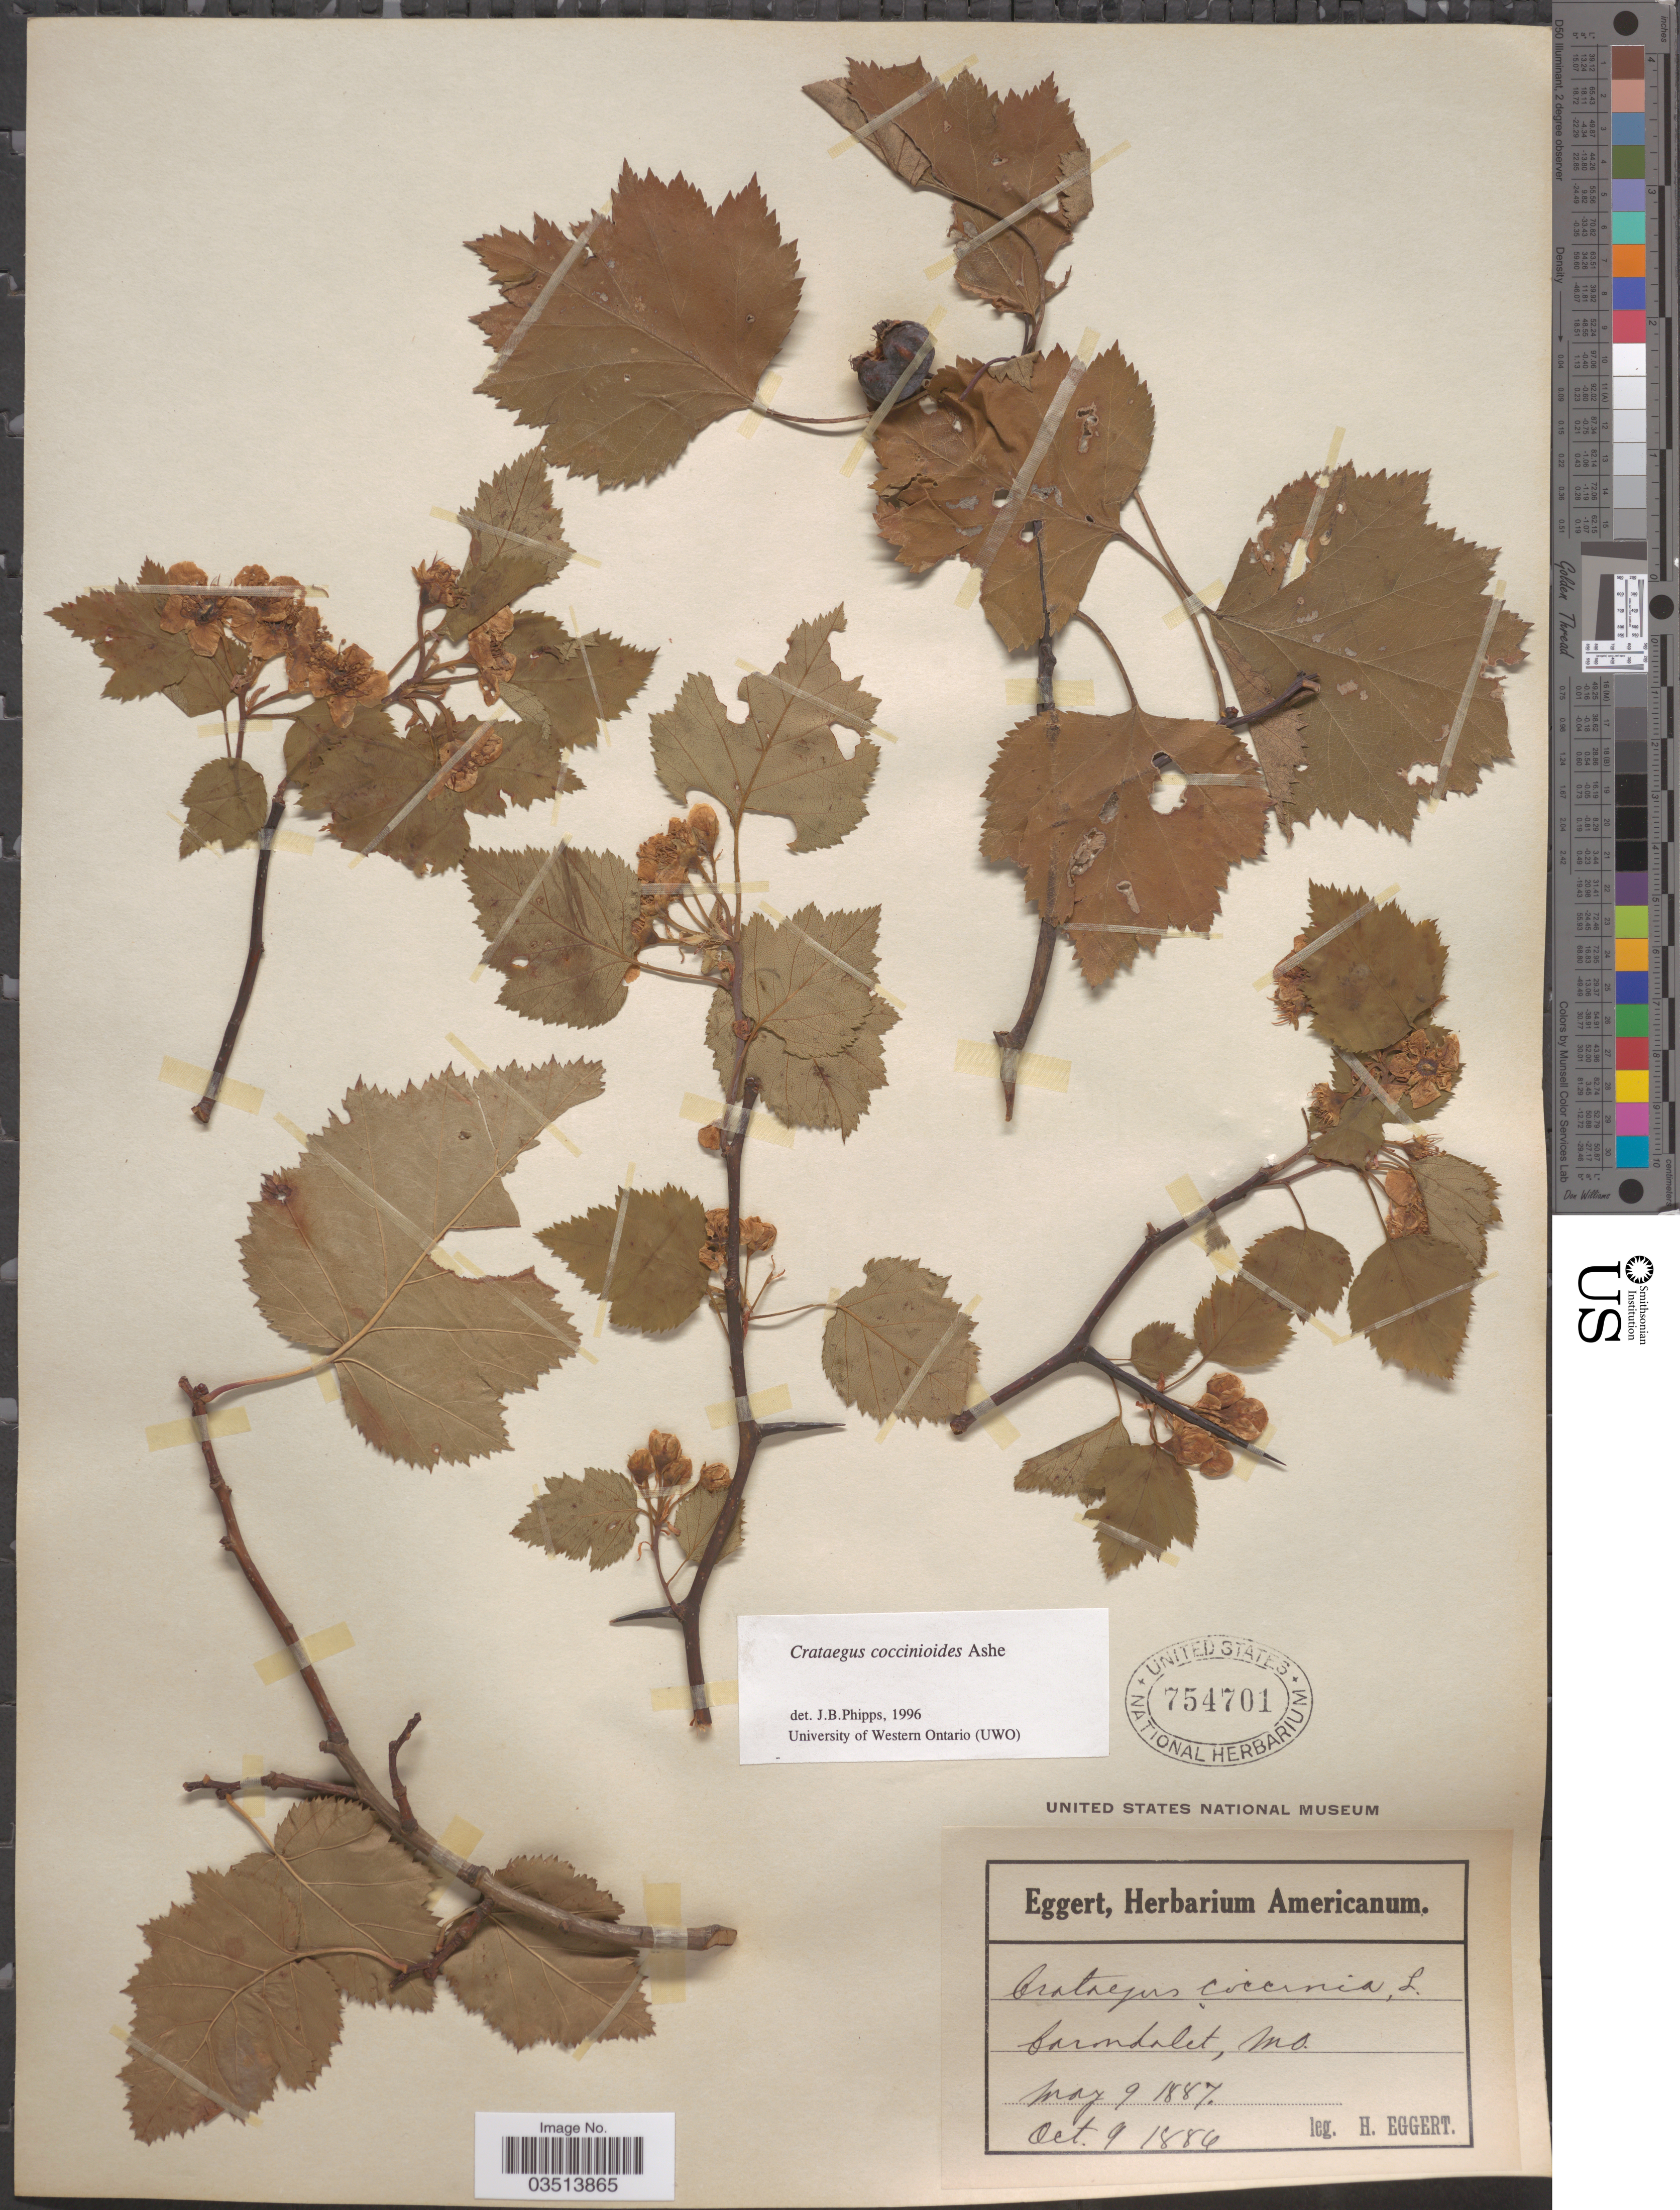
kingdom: Plantae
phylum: Tracheophyta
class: Magnoliopsida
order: Rosales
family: Rosaceae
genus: Crataegus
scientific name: Crataegus coccinioides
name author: Ashe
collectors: H. Eggert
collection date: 1886-10-09/1887-05-09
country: United States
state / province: Missouri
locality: Carondalet.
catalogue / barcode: US 754701